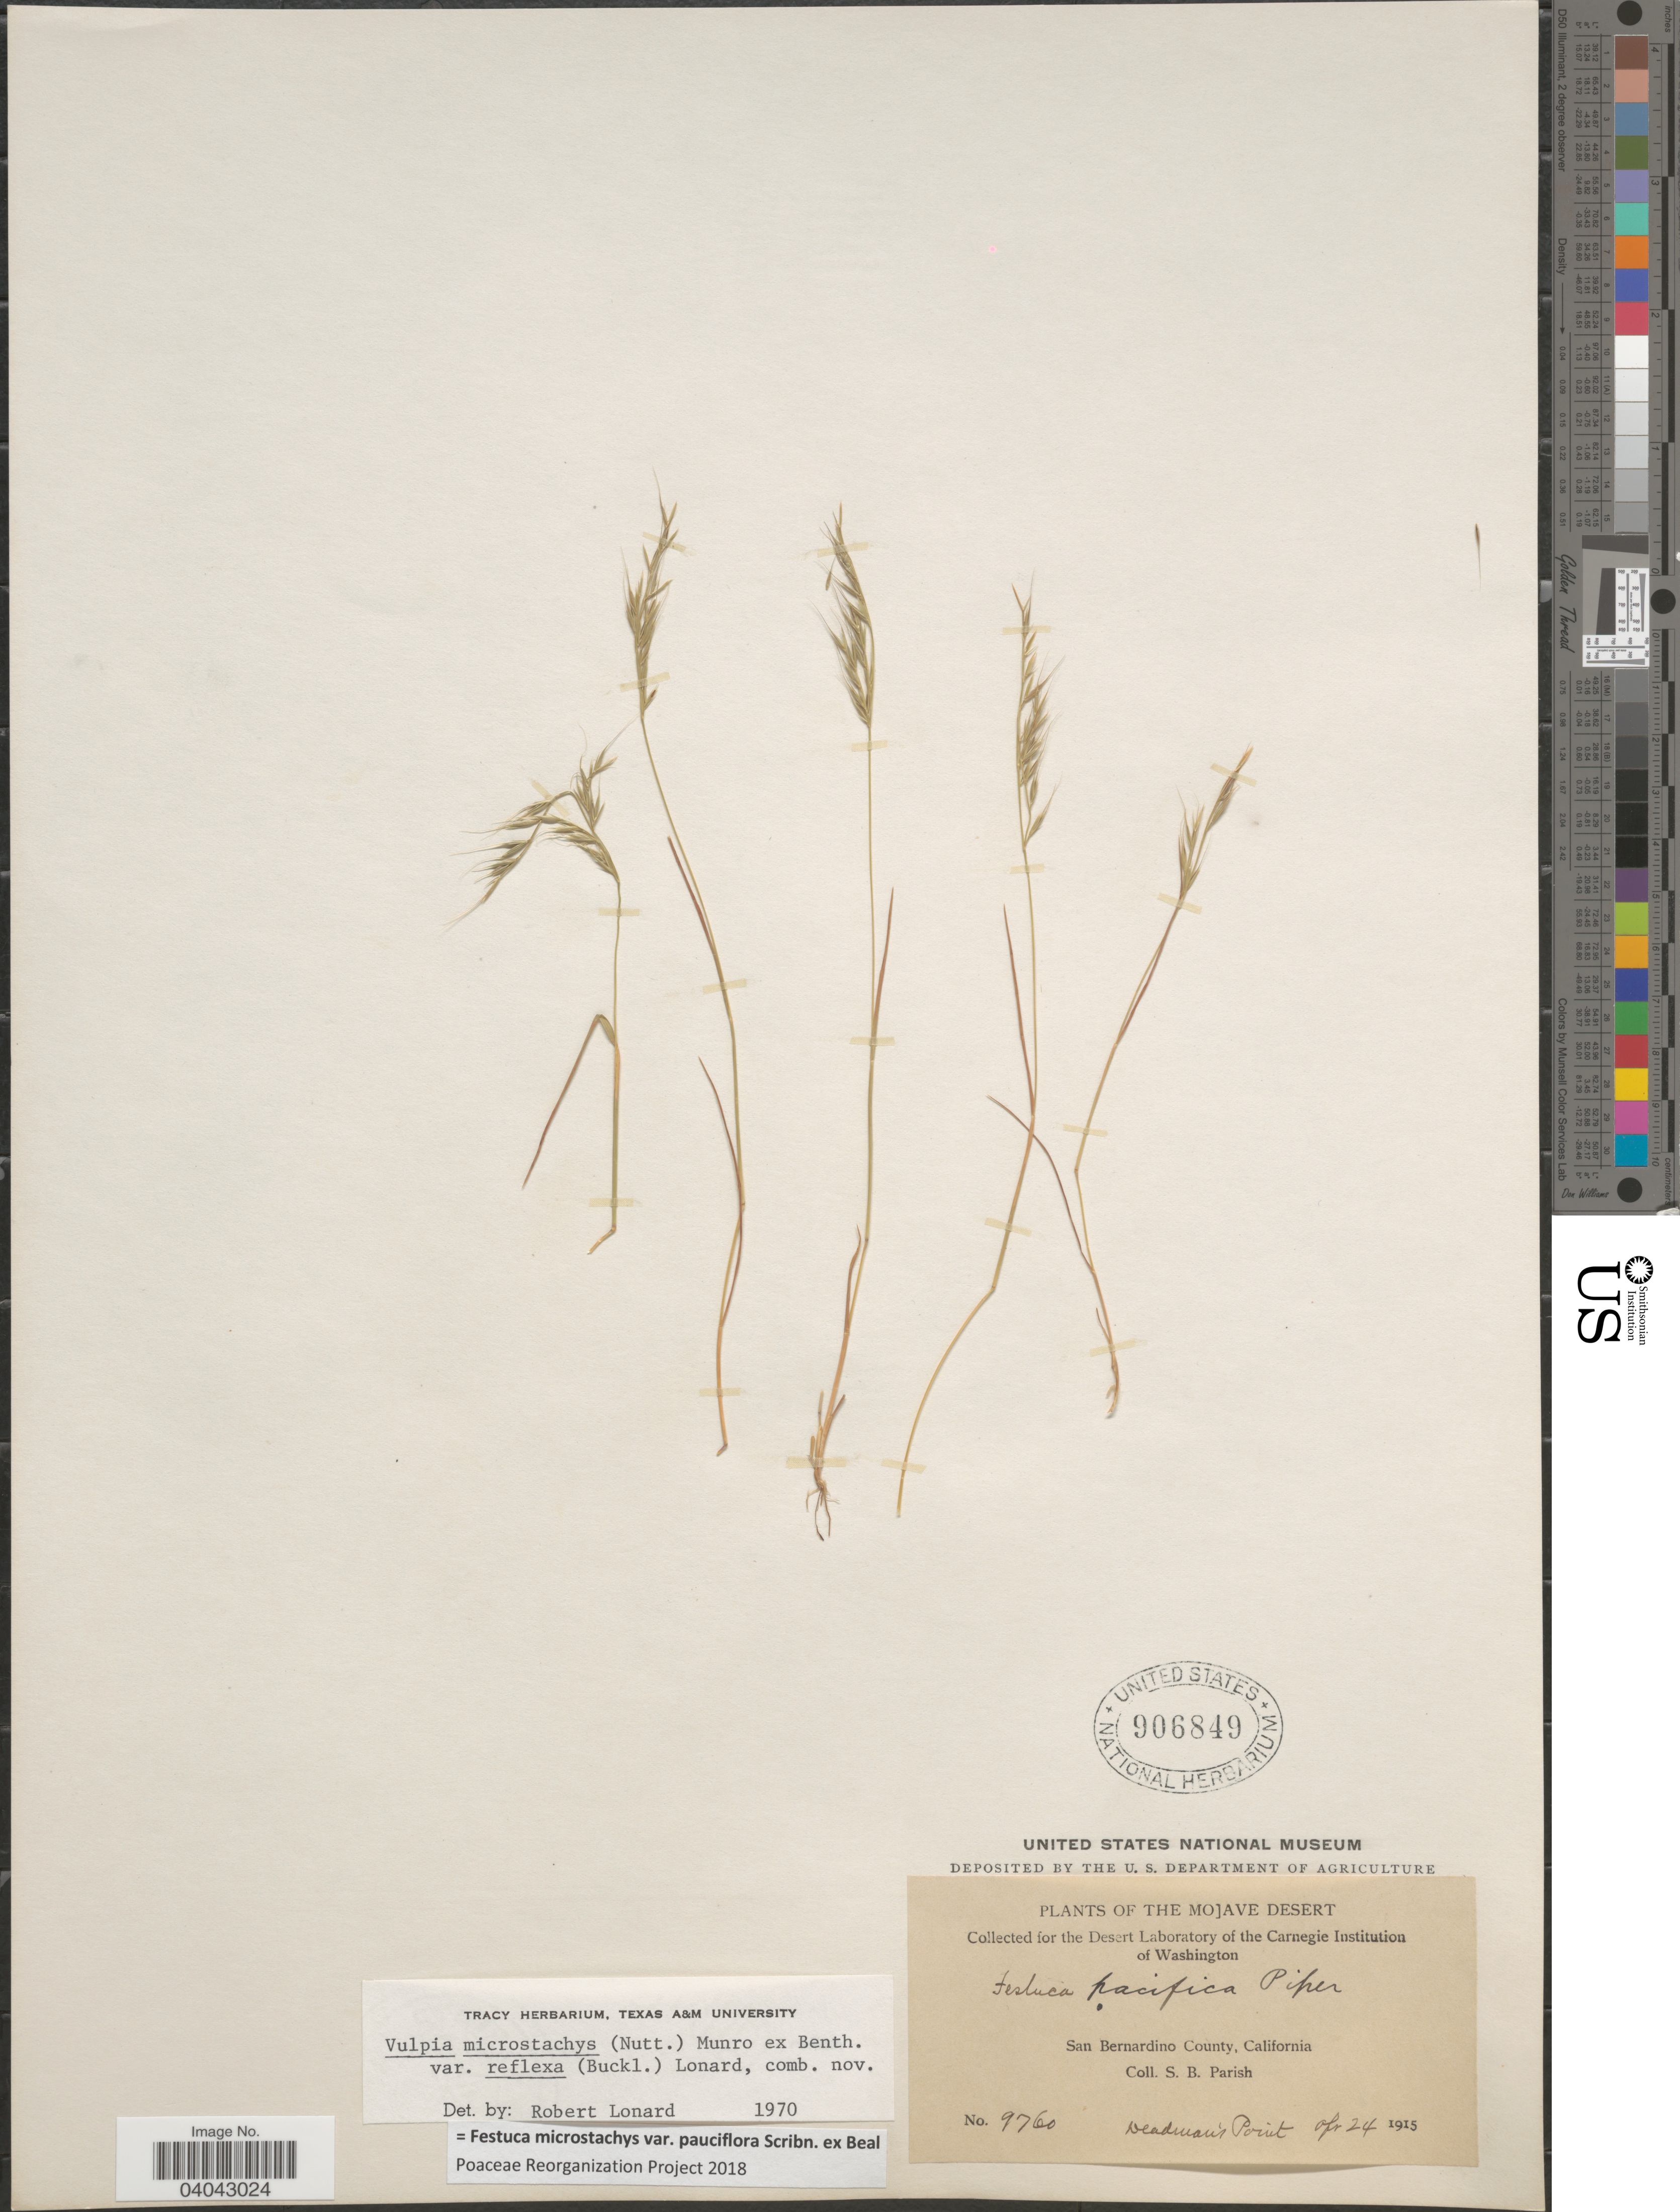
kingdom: Plantae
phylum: Tracheophyta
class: Liliopsida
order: Poales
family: Poaceae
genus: Festuca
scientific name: Festuca microstachys var. pauciflora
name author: Scribn. ex W.J. Beal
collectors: S. B. Parish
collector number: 9760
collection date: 1915-04-24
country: United States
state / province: California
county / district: San Bernardino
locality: The Mojave Desert. San Bernardino County. Deadman's Point.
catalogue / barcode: US 906849